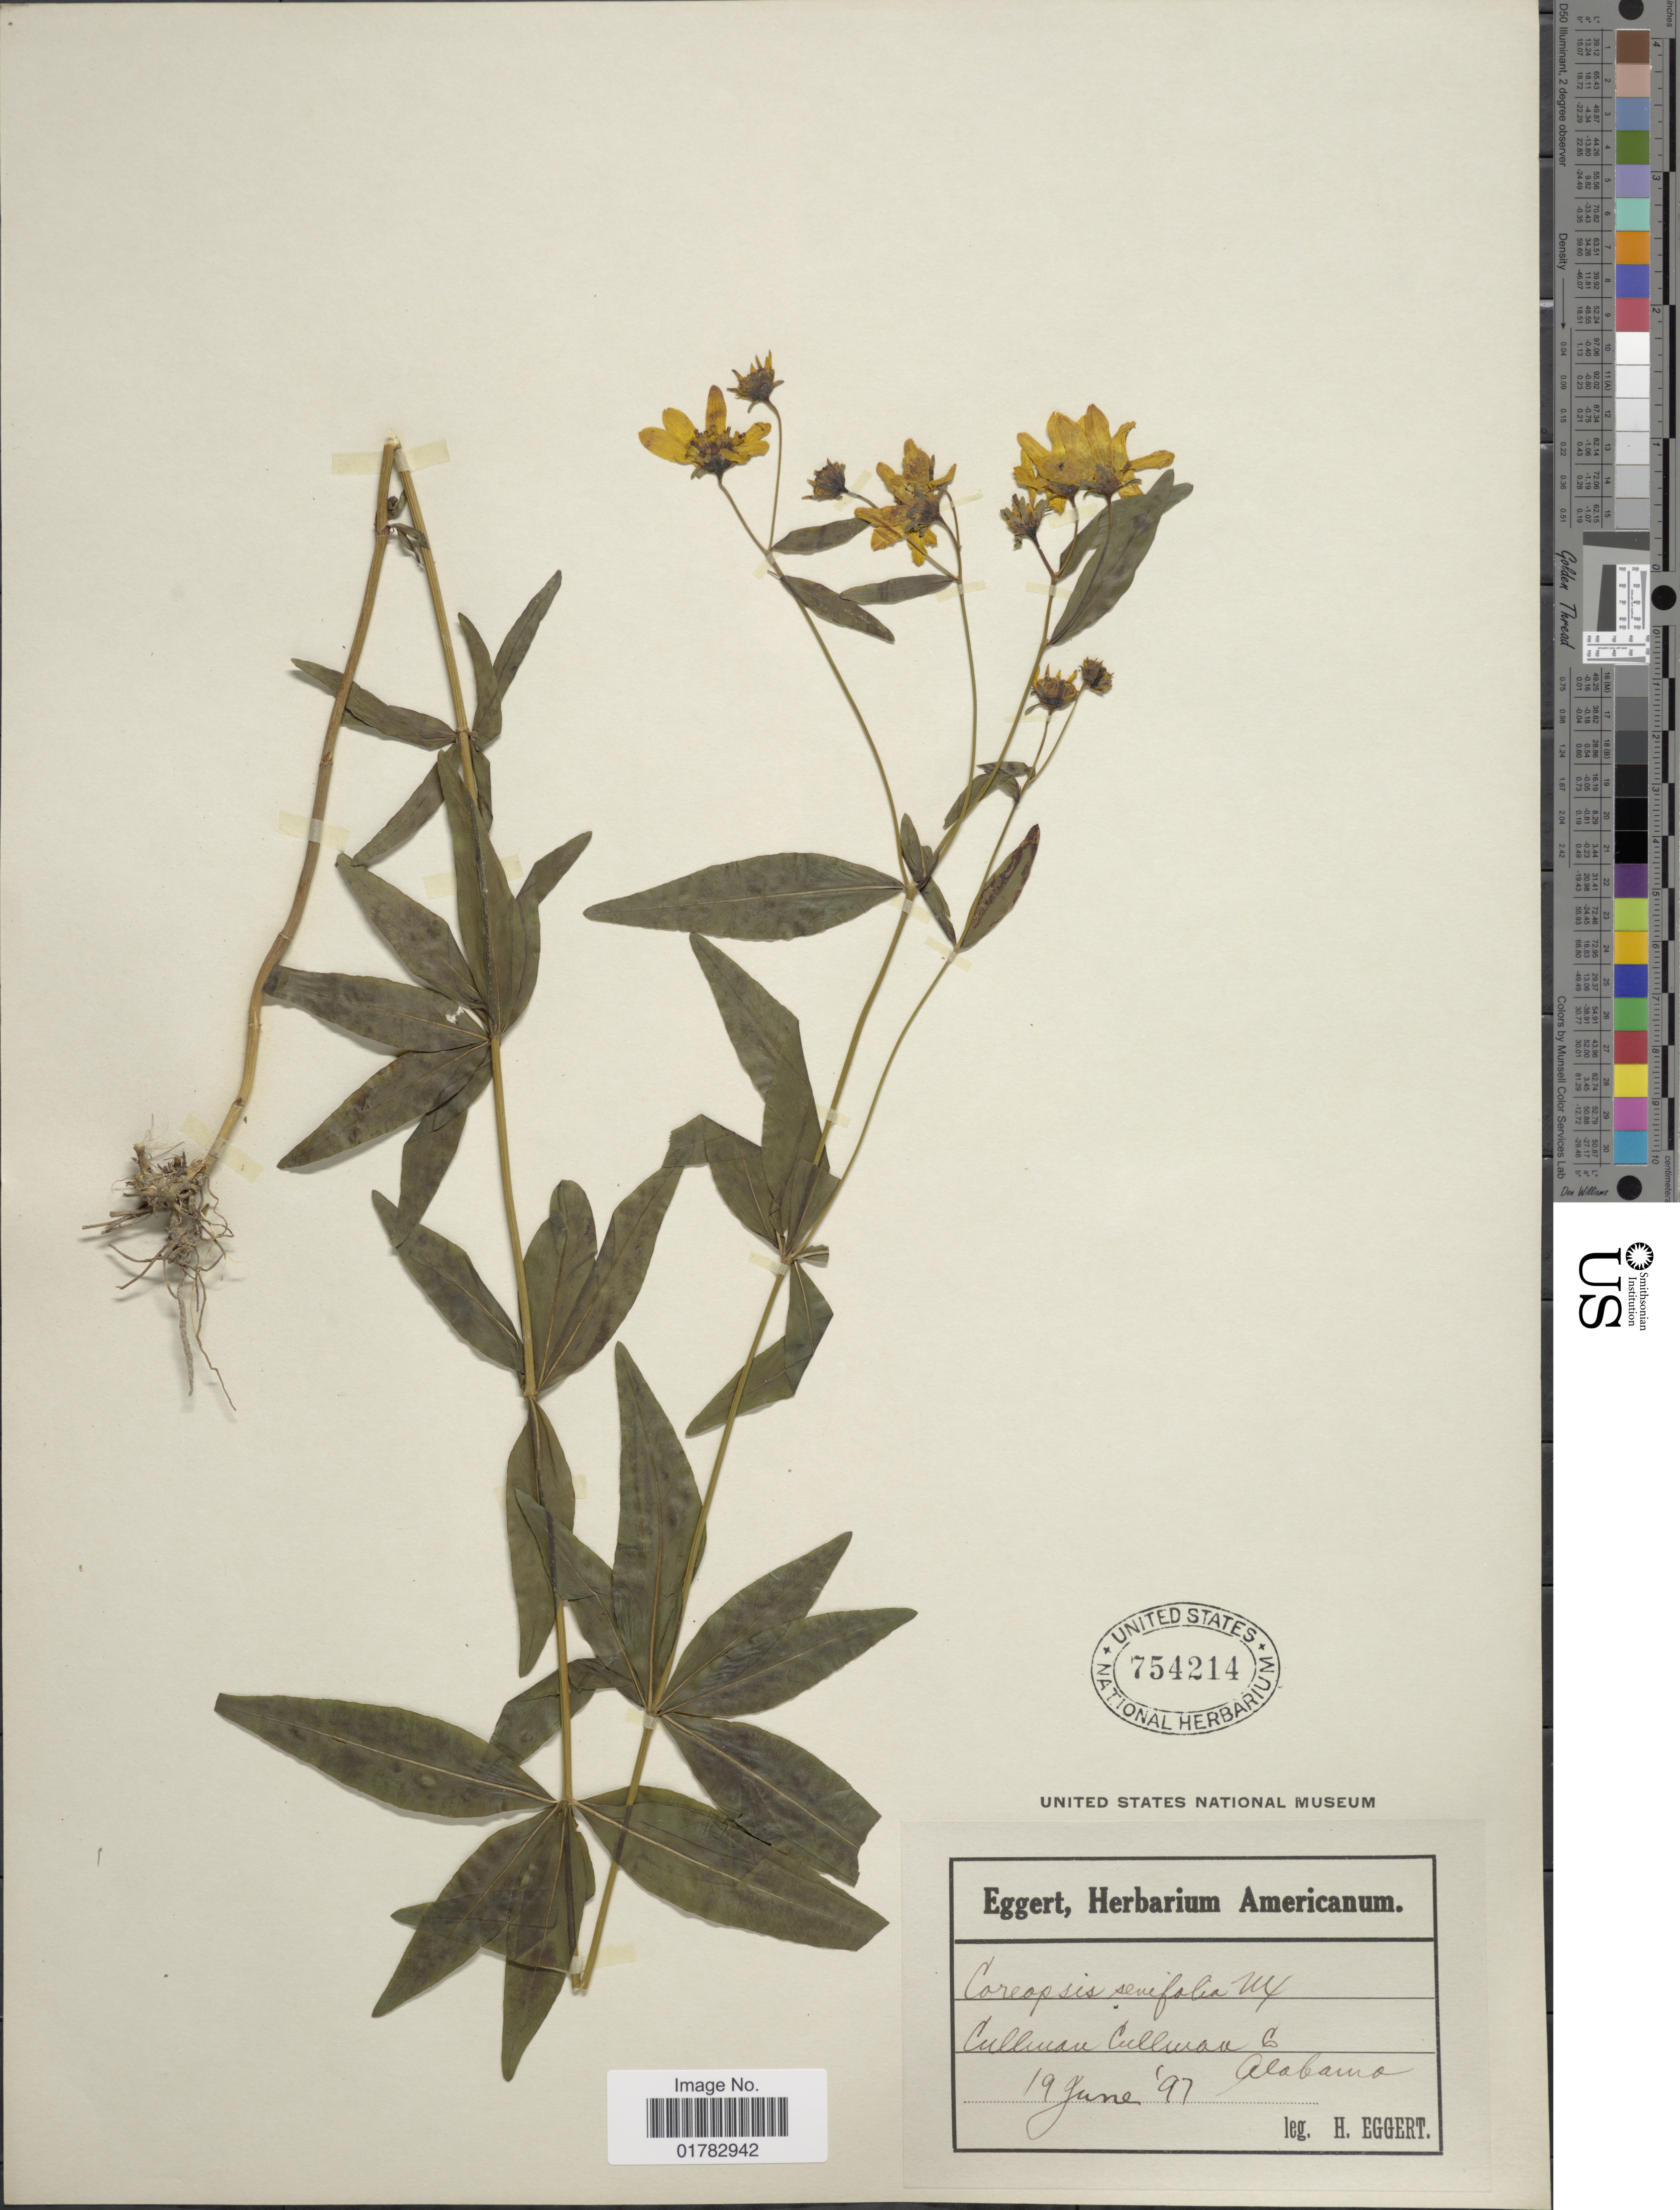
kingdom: Plantae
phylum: Tracheophyta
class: Magnoliopsida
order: Asterales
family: Asteraceae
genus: Coreopsis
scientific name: Coreopsis major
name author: Walter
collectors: H. Eggert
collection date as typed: Transcribed d/m/y: 19/6/97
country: United States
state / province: Alabama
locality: Cullman Cullman Co.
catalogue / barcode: US 754214